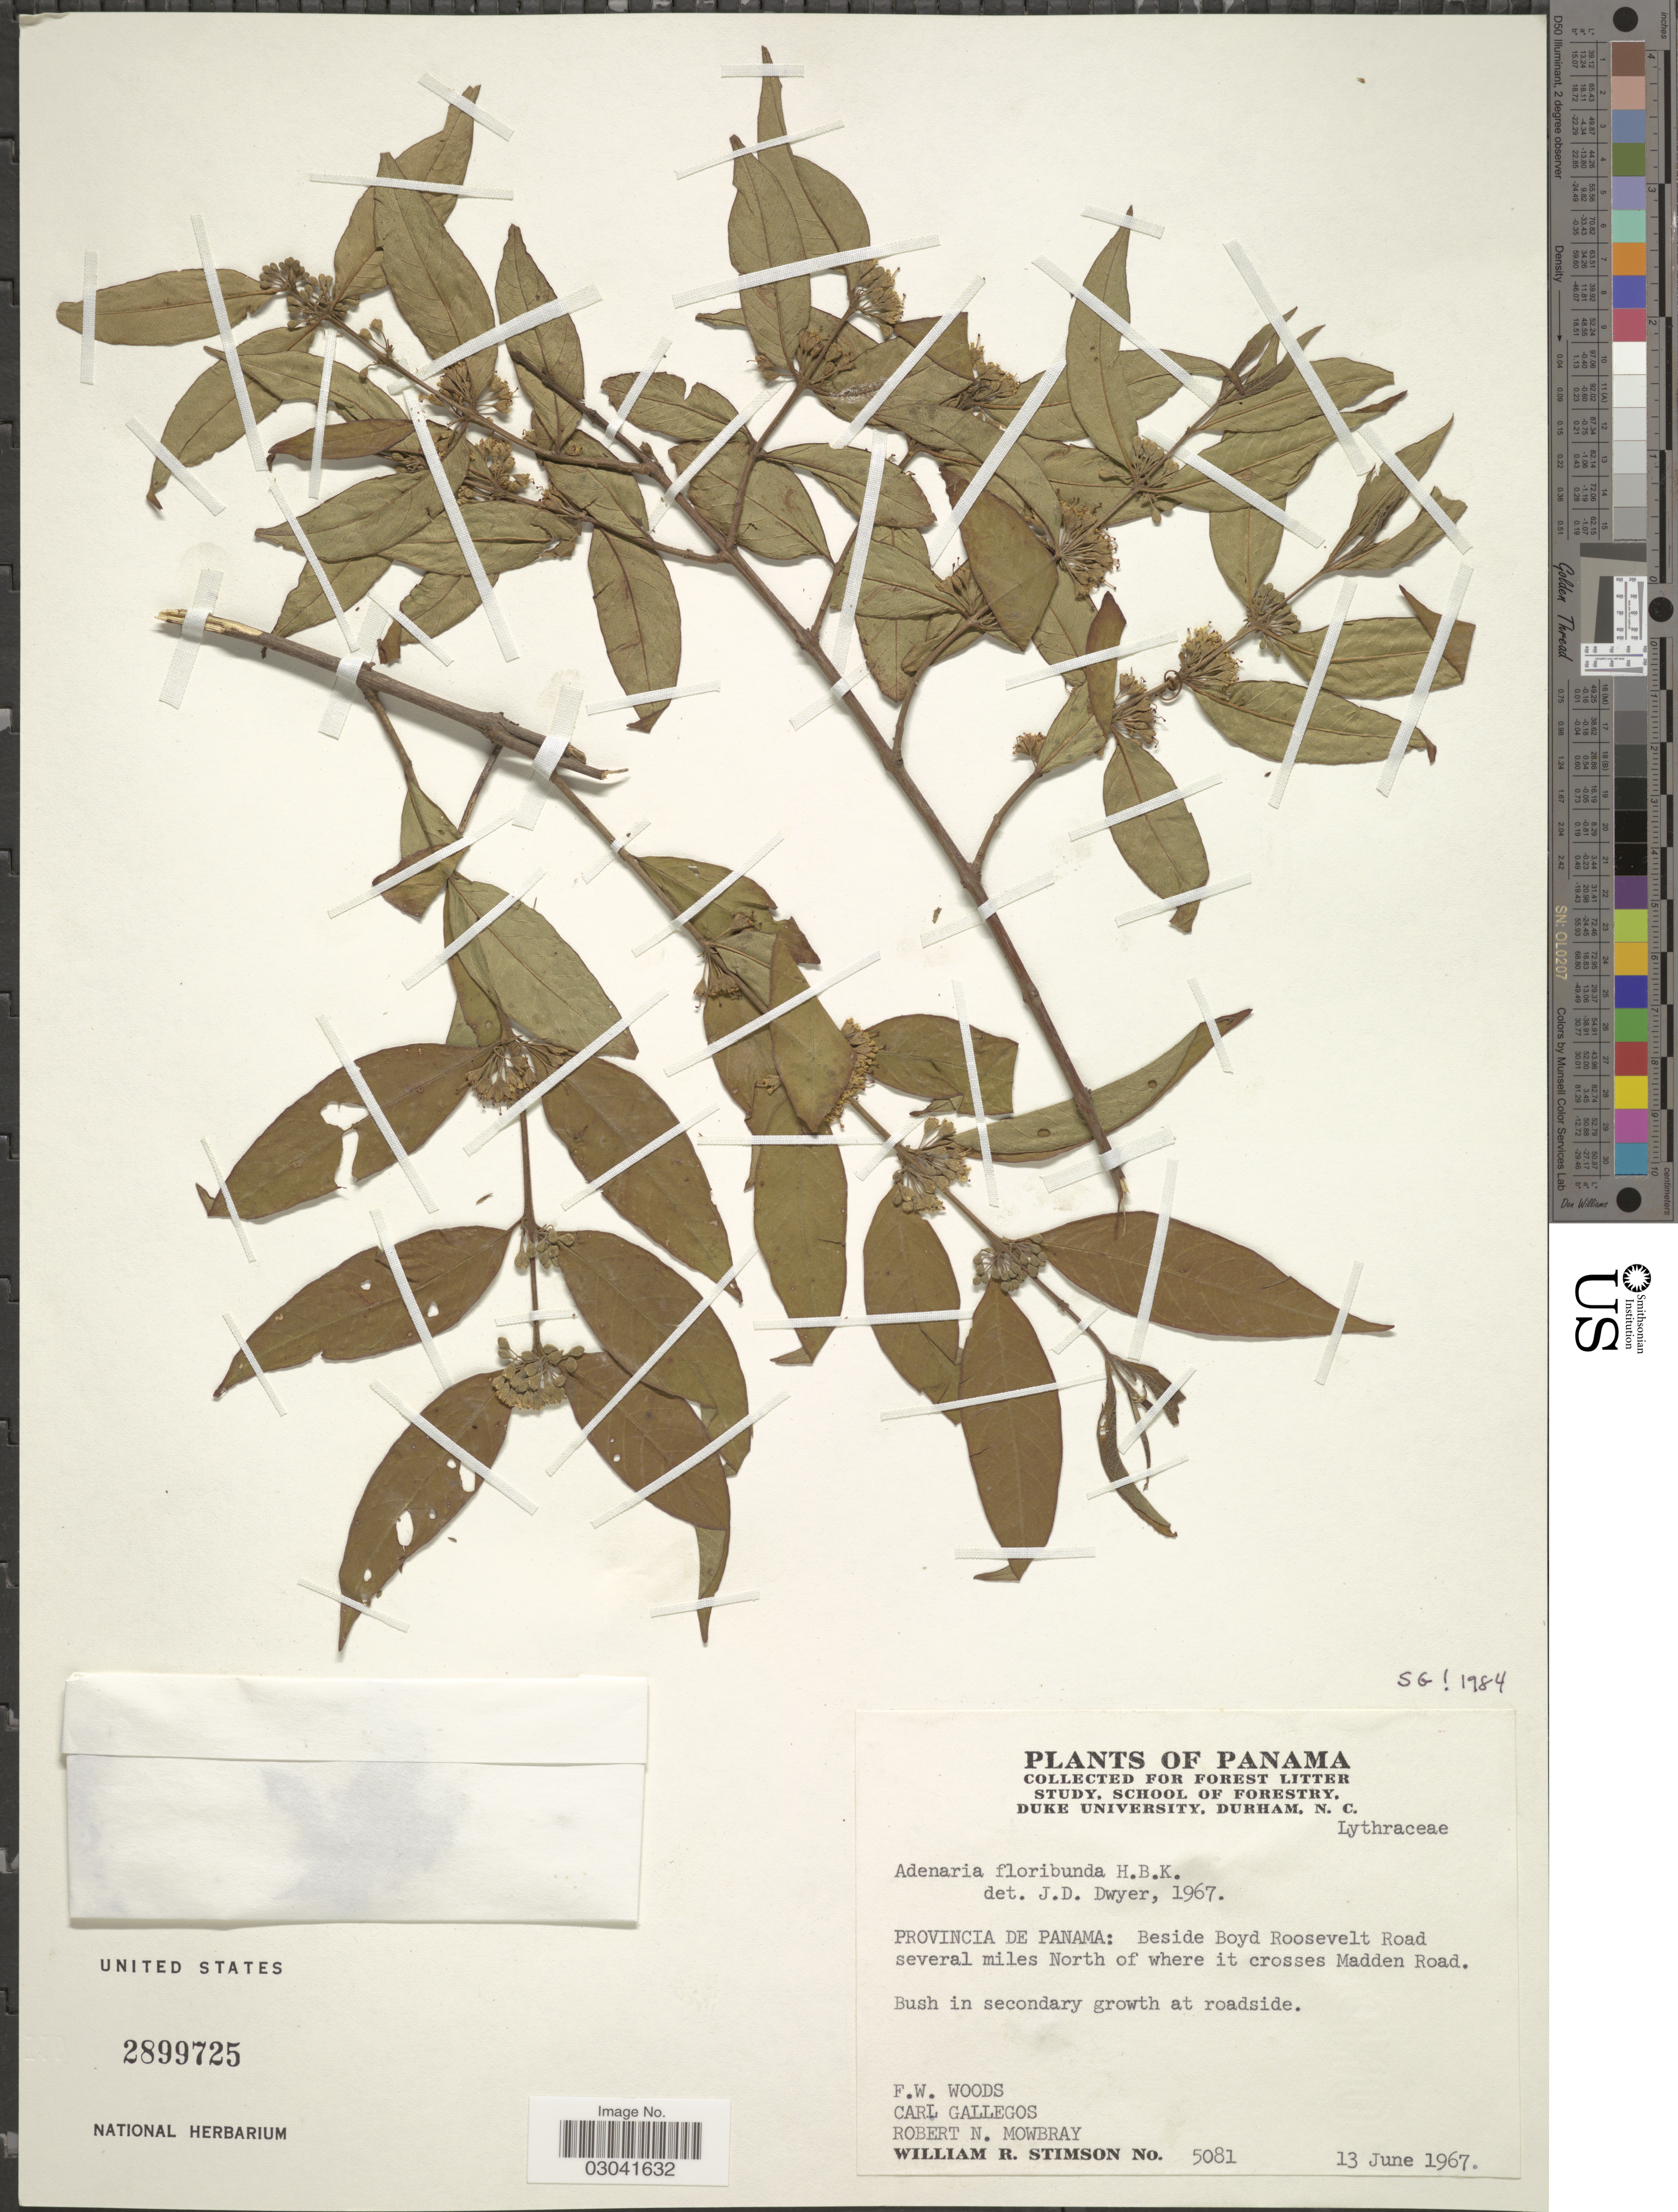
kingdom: Plantae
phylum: Tracheophyta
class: Magnoliopsida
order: Myrtales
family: Lythraceae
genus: Adenaria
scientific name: Adenaria floribunda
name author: Kunth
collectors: F. W. Woods, C. Gallegos, R. Mowbray & W. R. Stimson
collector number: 5081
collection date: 1967-06-13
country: Panama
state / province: Panamá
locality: Beside Boyd Roosevelt Road several miles North of where it crosses Madden Road.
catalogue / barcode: US 2899725